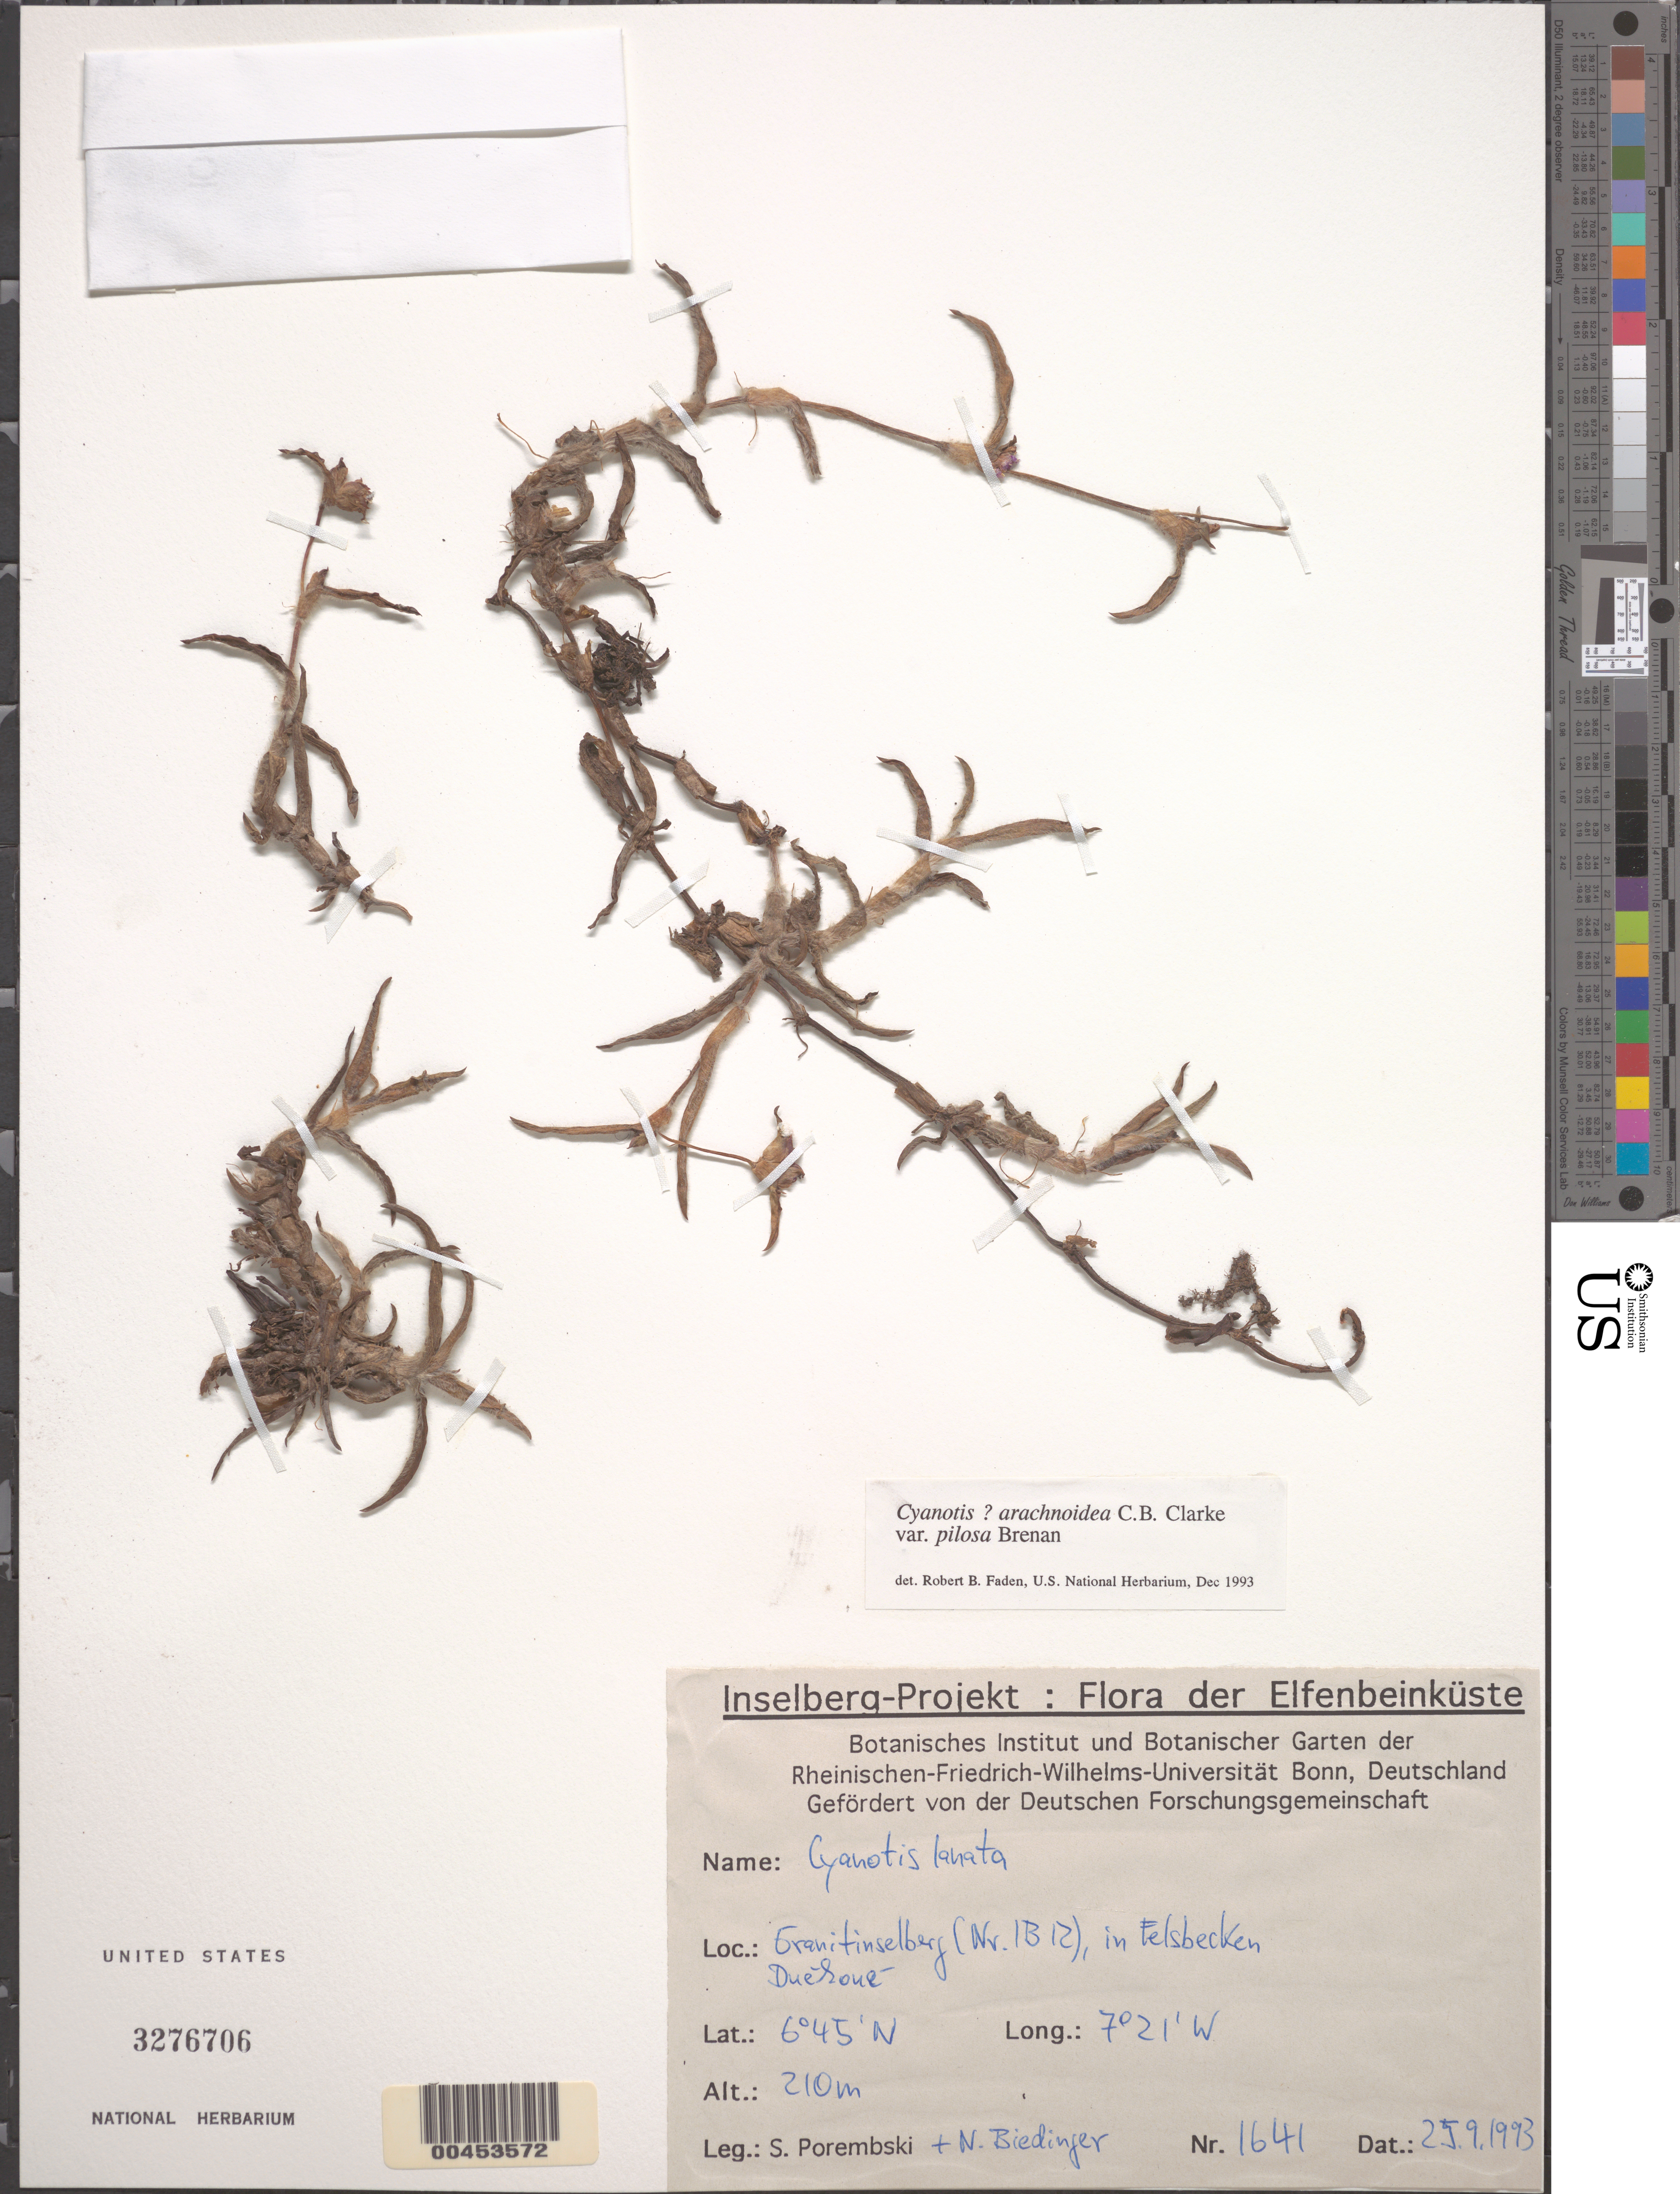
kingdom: Plantae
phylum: Tracheophyta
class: Liliopsida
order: Commelinales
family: Commelinaceae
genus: Cyanotis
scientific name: Cyanotis arachnoidea var. obtusa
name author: Trimen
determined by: Faden, Robert B., (US), Smithsonian Institution - National Museum of Natural History (UNITED STATES)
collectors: S. Porembski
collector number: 1641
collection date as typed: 25 Sep 1993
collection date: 1993-09-25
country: Ivory Coast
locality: (nr. 1b12), Duekoue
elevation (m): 210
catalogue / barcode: US 3276706